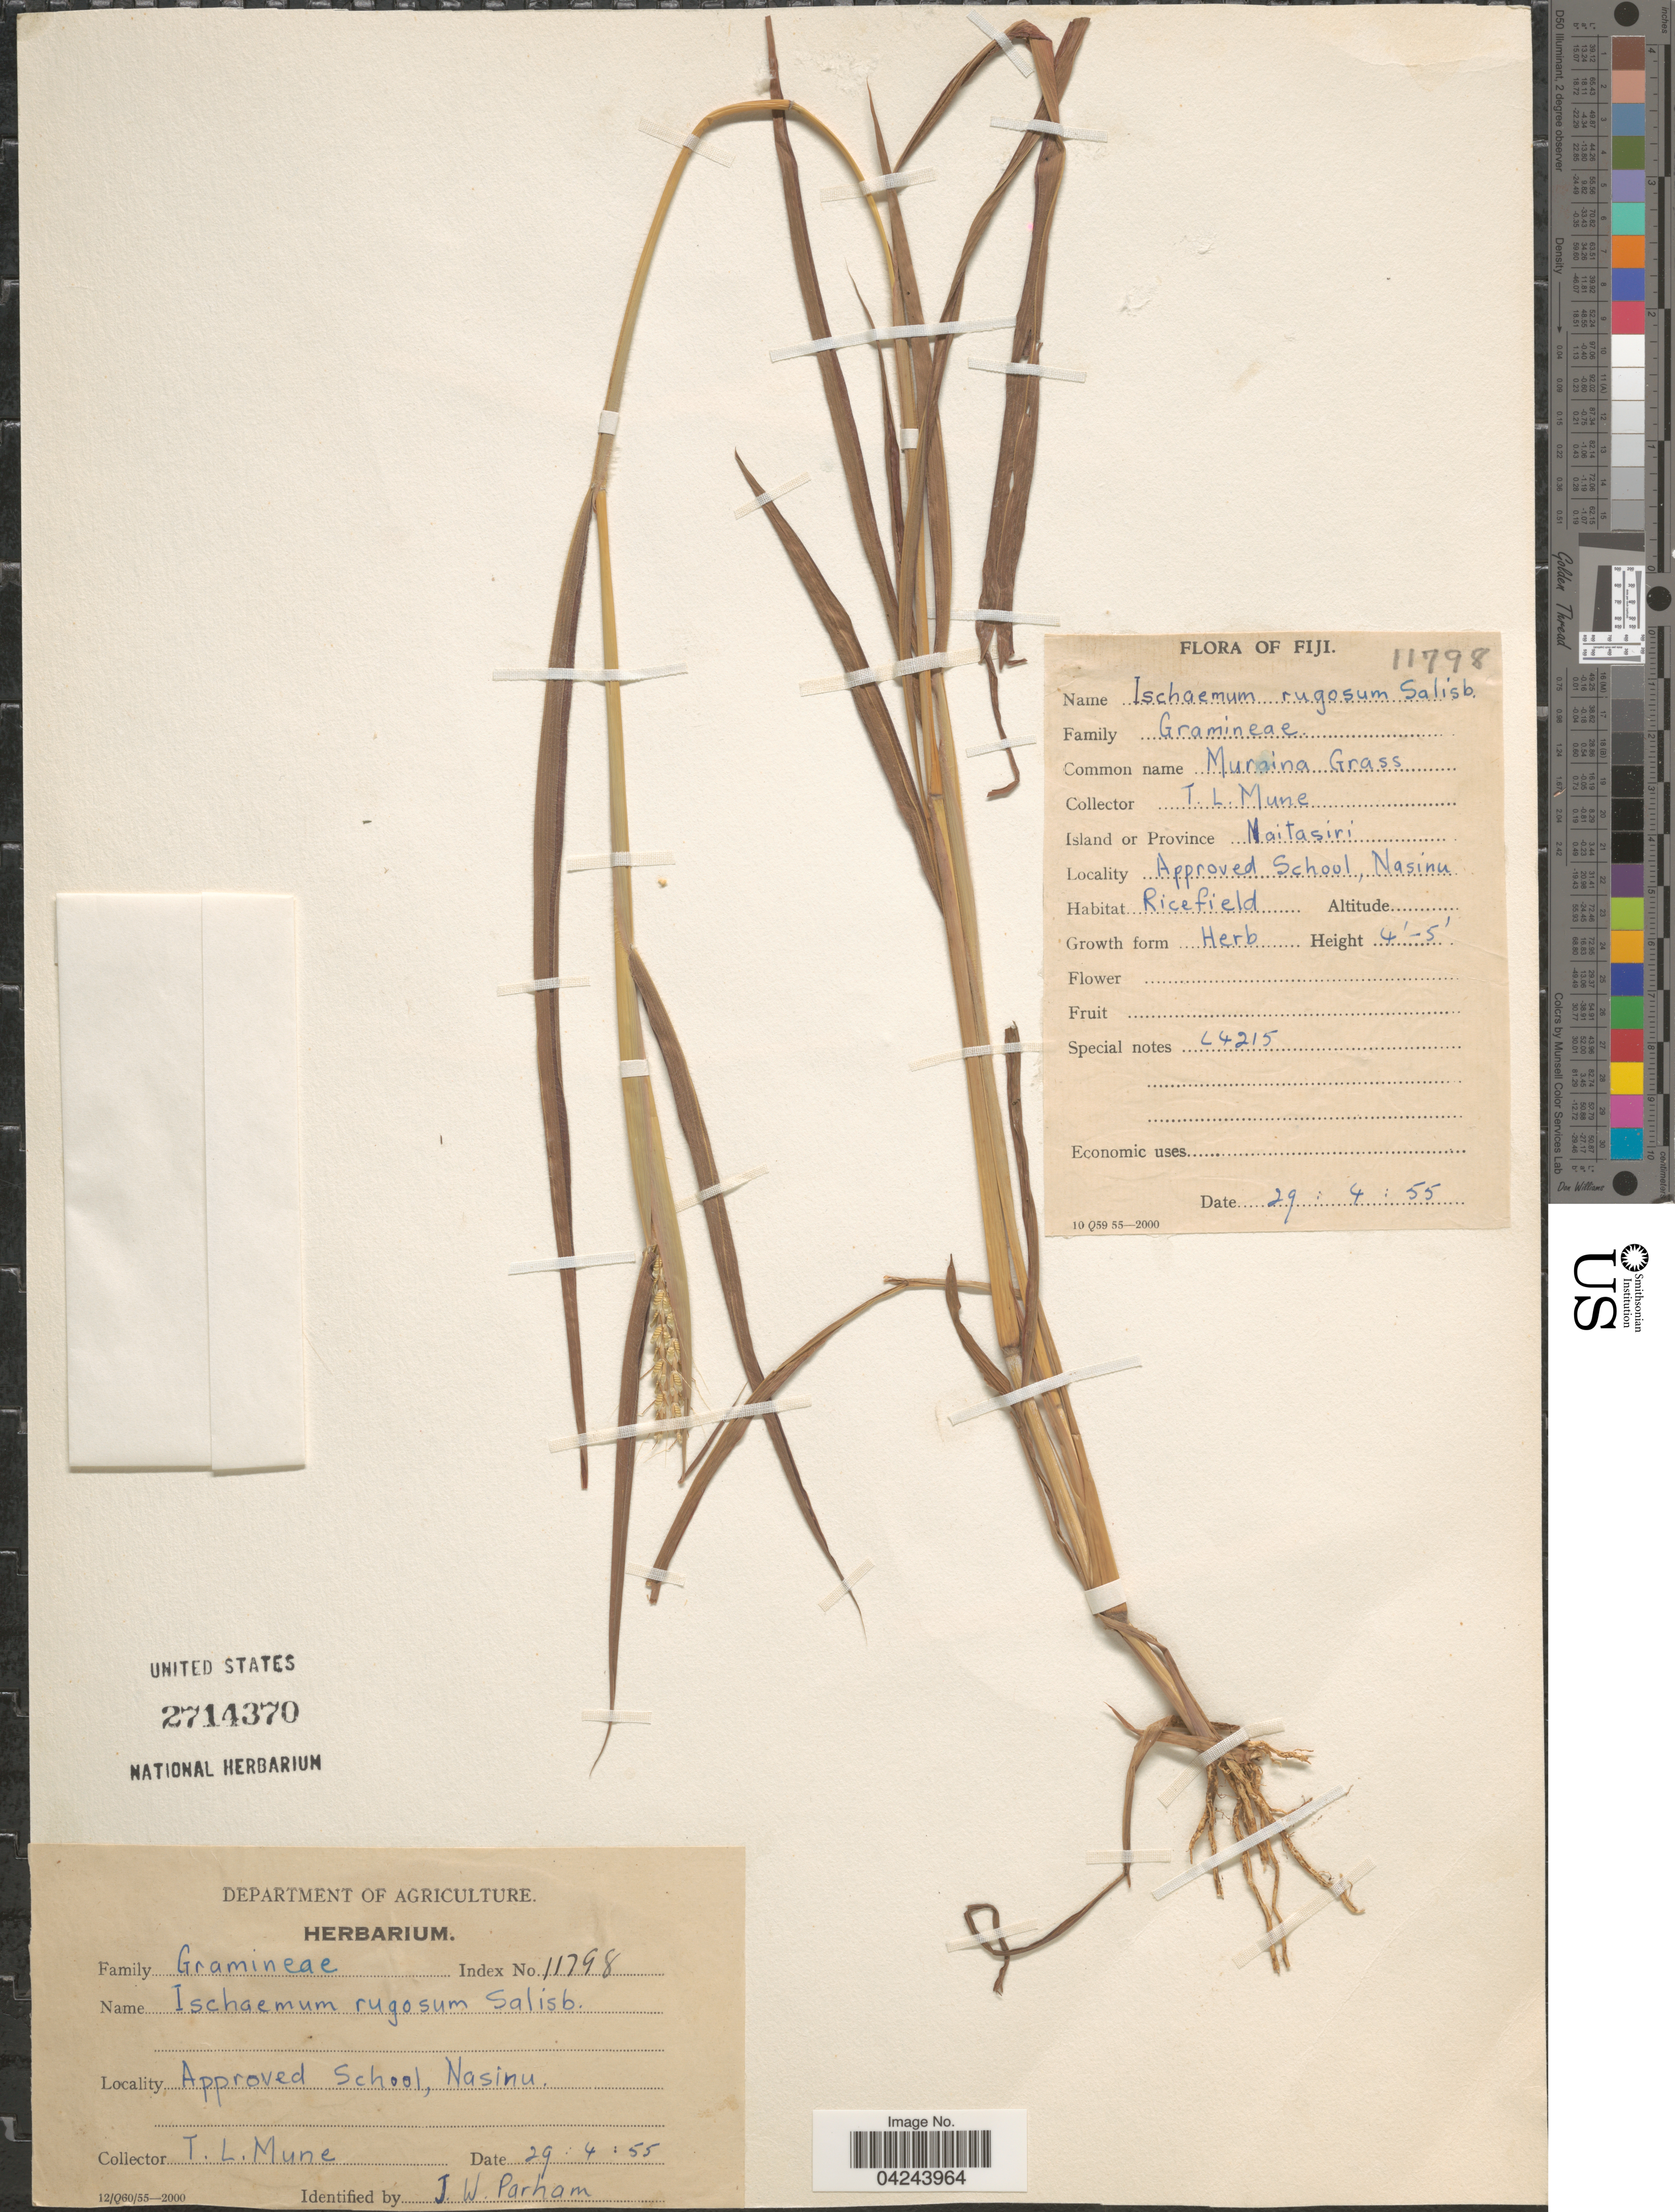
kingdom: Plantae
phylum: Tracheophyta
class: Liliopsida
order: Poales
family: Poaceae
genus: Ischaemum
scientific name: Ischaemum rugosum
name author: Salisb.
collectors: T. Mune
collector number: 11798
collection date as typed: Transcribed d/m/y: 29/4/55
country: Fiji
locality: Island or province Naitasiri. Approved School, Nasinu.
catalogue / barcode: US 2714370